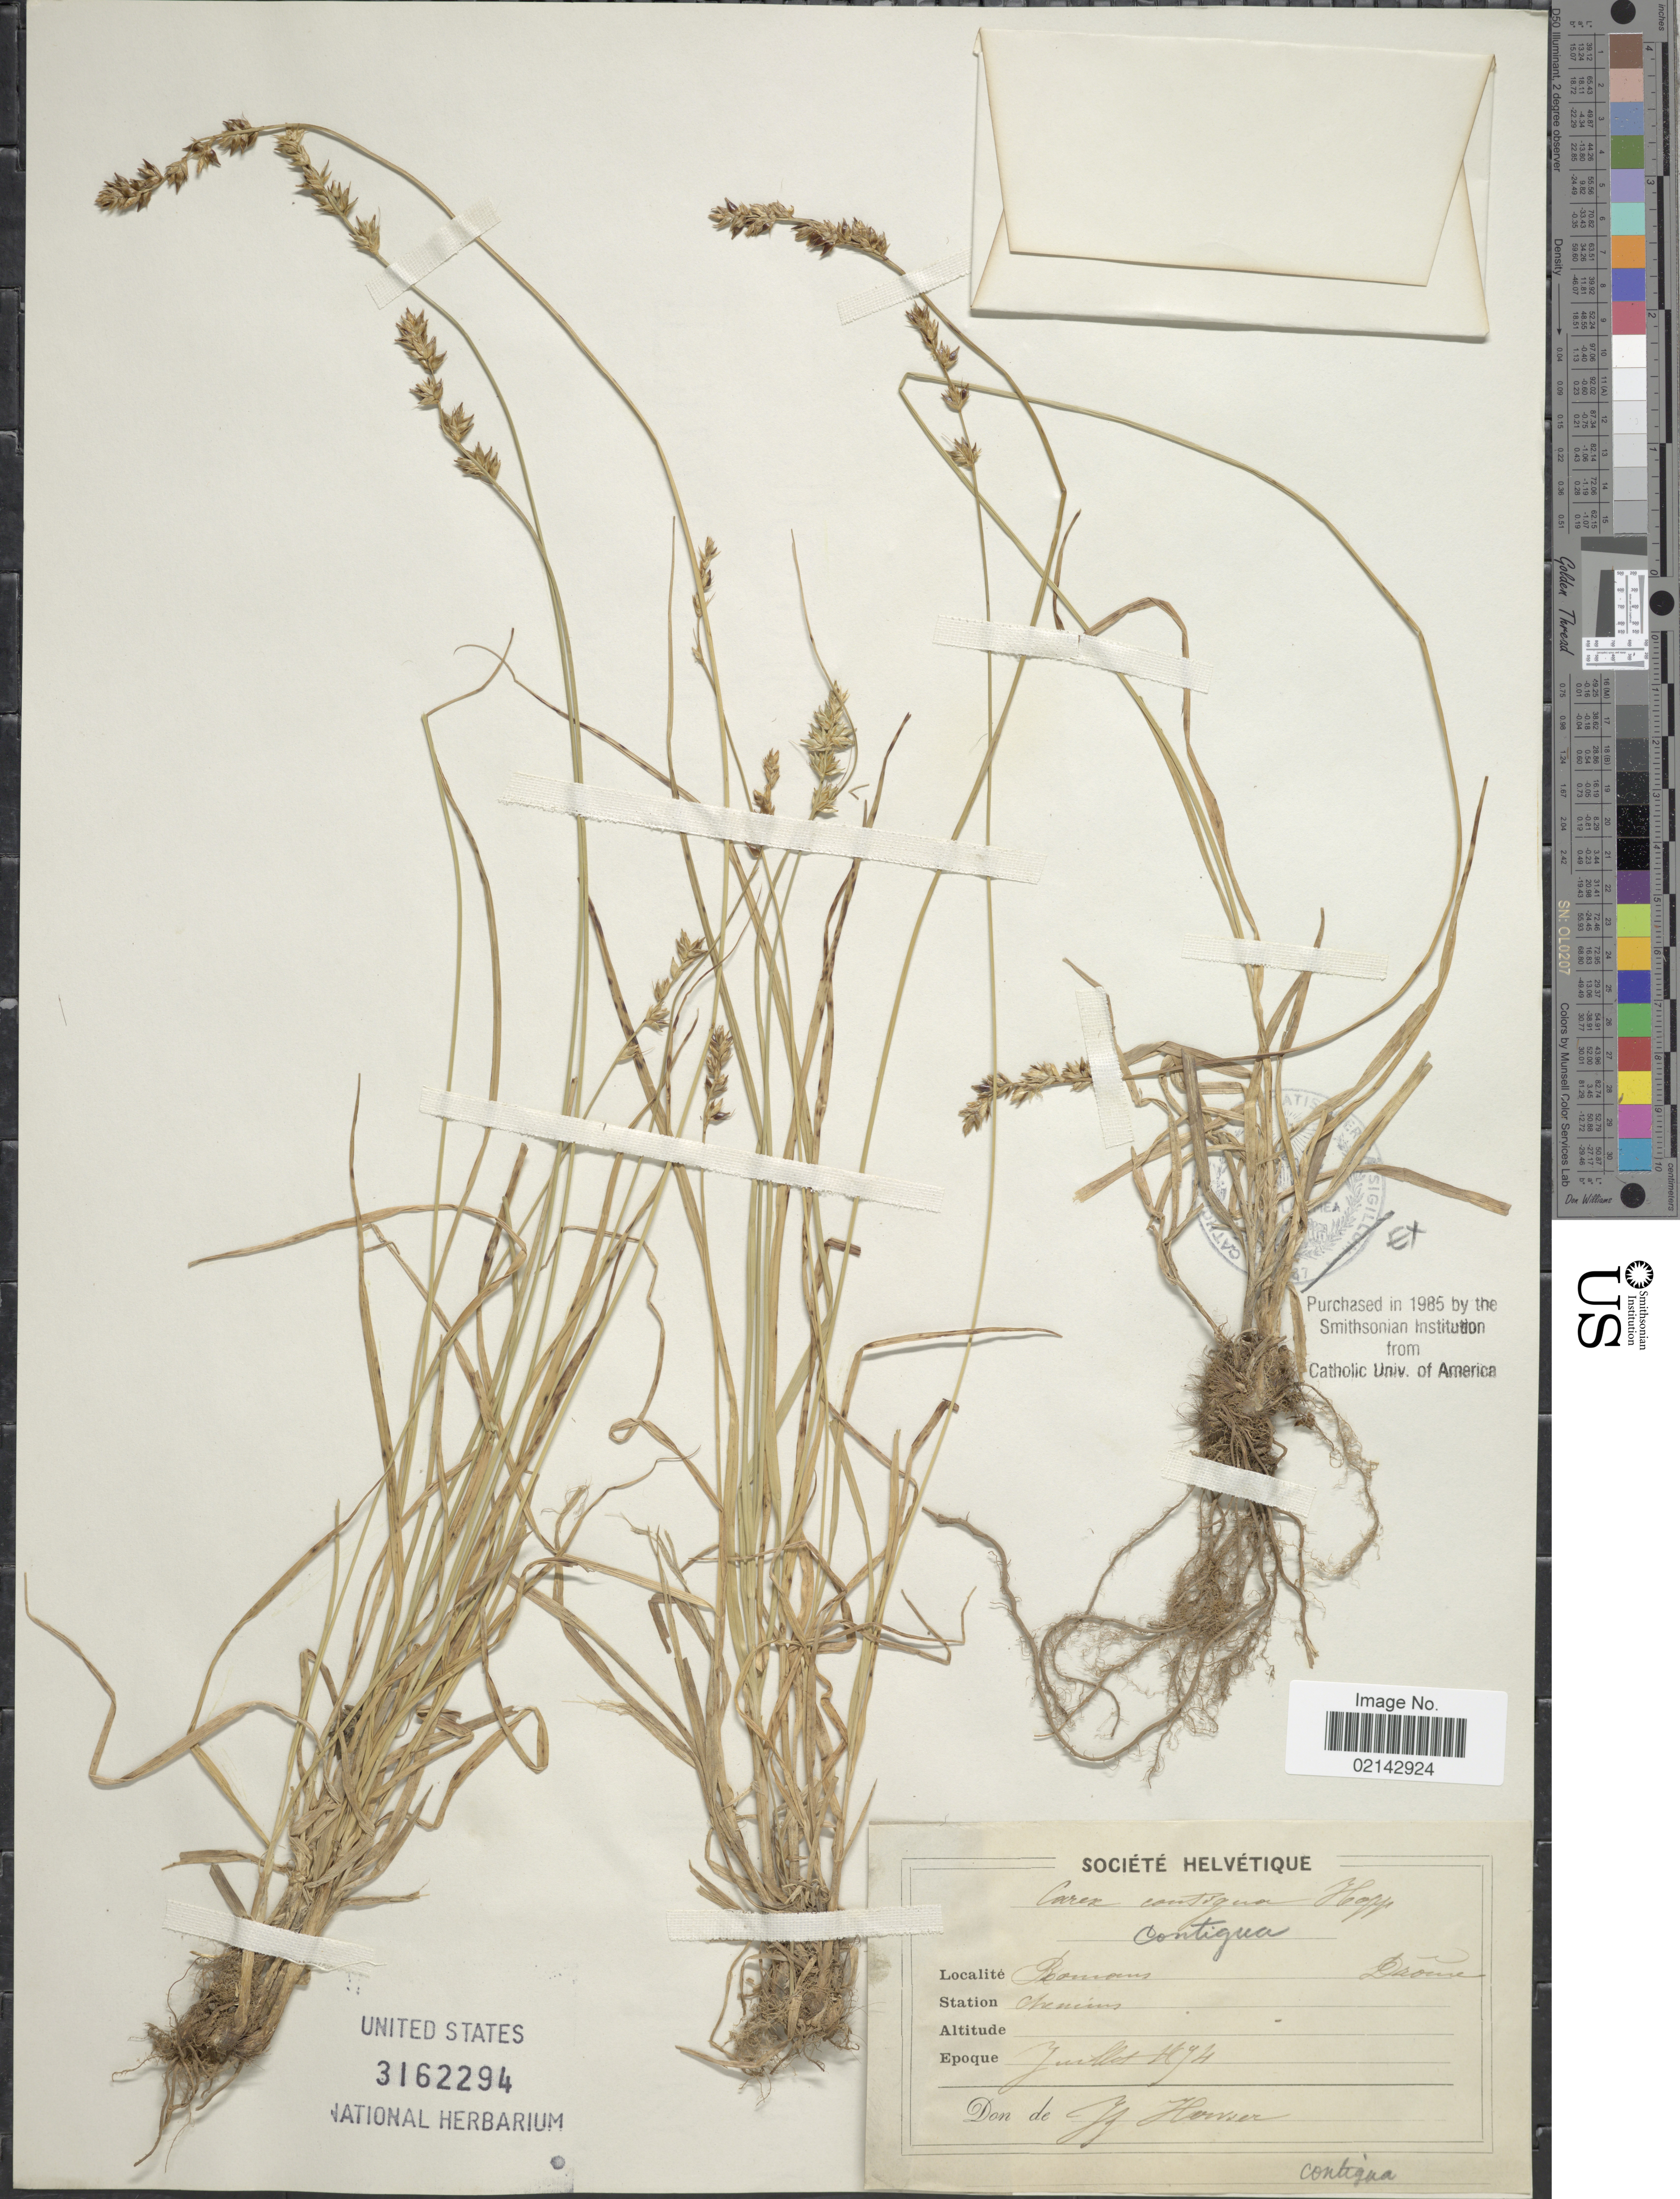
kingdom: Plantae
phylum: Tracheophyta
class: Liliopsida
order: Poales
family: Cyperaceae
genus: Carex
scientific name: Carex spicata subsp. spicata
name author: Huds.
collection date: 1894-07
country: Switzerland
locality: Bomans, Station chenuins, Drome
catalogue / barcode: US 3162294